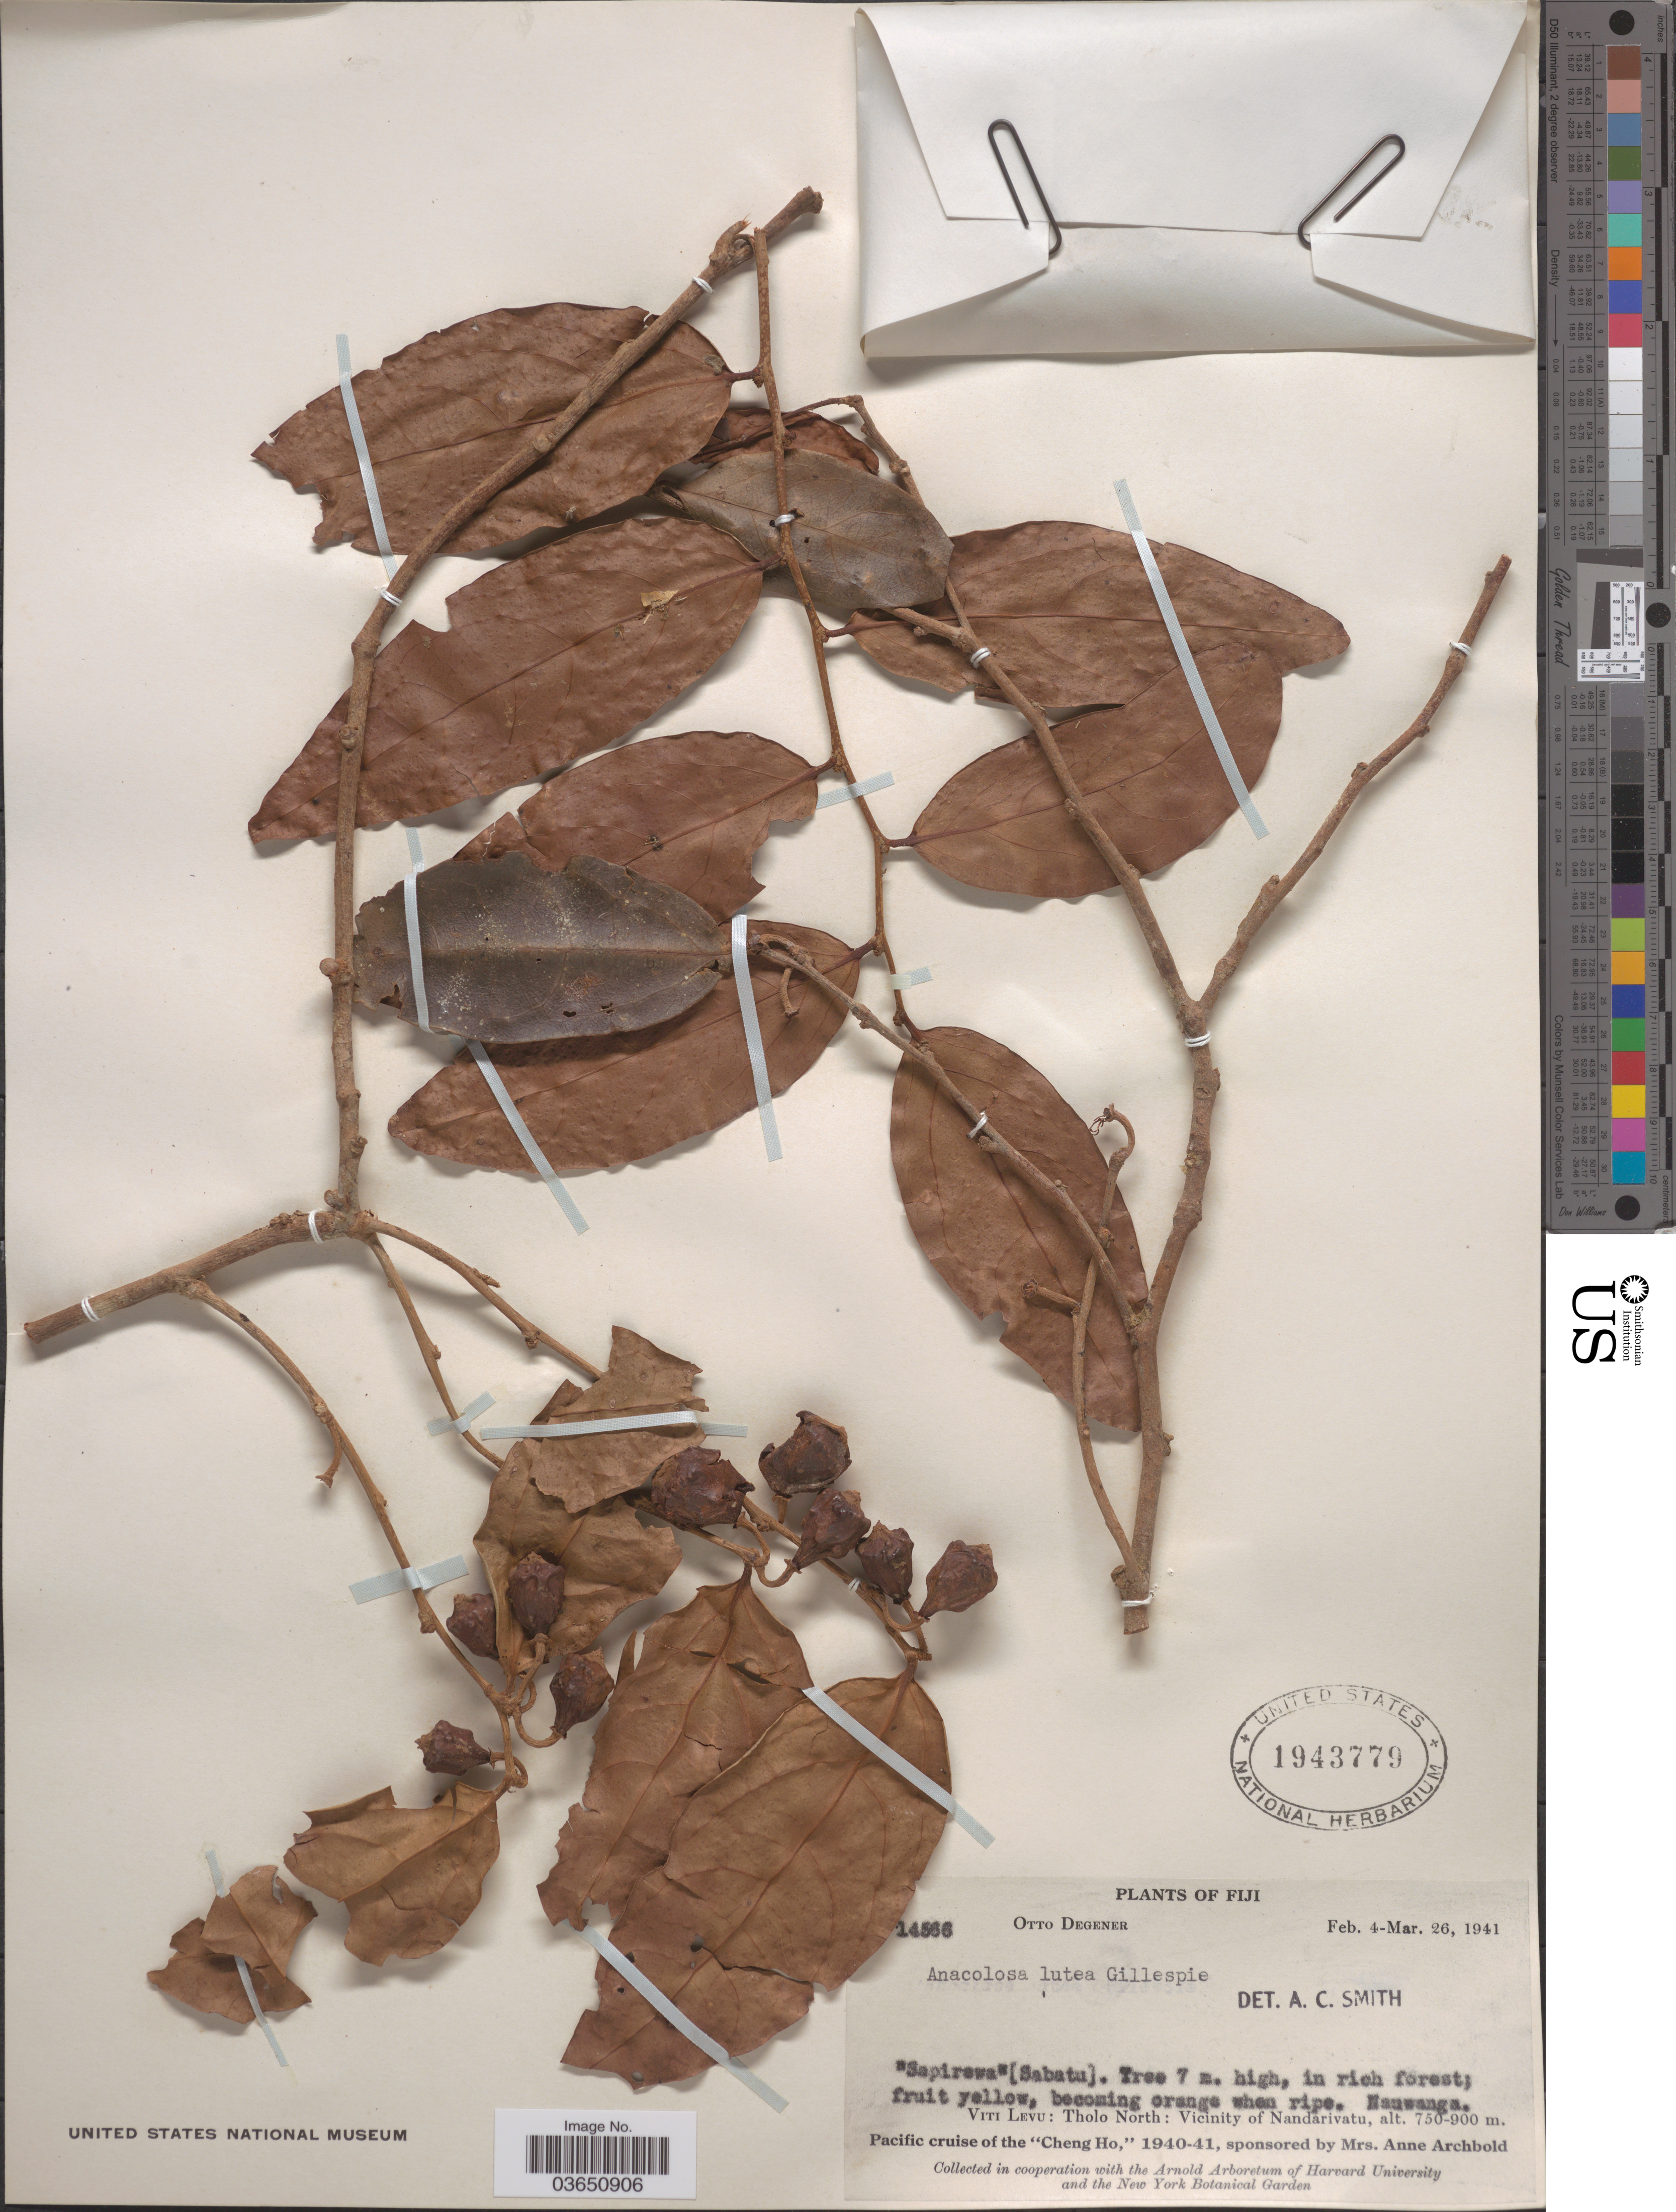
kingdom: Plantae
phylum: Tracheophyta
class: Magnoliopsida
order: Santalales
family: Aptandraceae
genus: Anacolosa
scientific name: Anacolosa lutea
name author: Gillespie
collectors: O. Degener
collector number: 14566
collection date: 1941-02-04/1941-03-26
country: Fiji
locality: Nauwanga [interpreted]. Viti Levu: Tholo North: Vicinity of Nandarivatu.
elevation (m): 750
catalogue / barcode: US 1943779